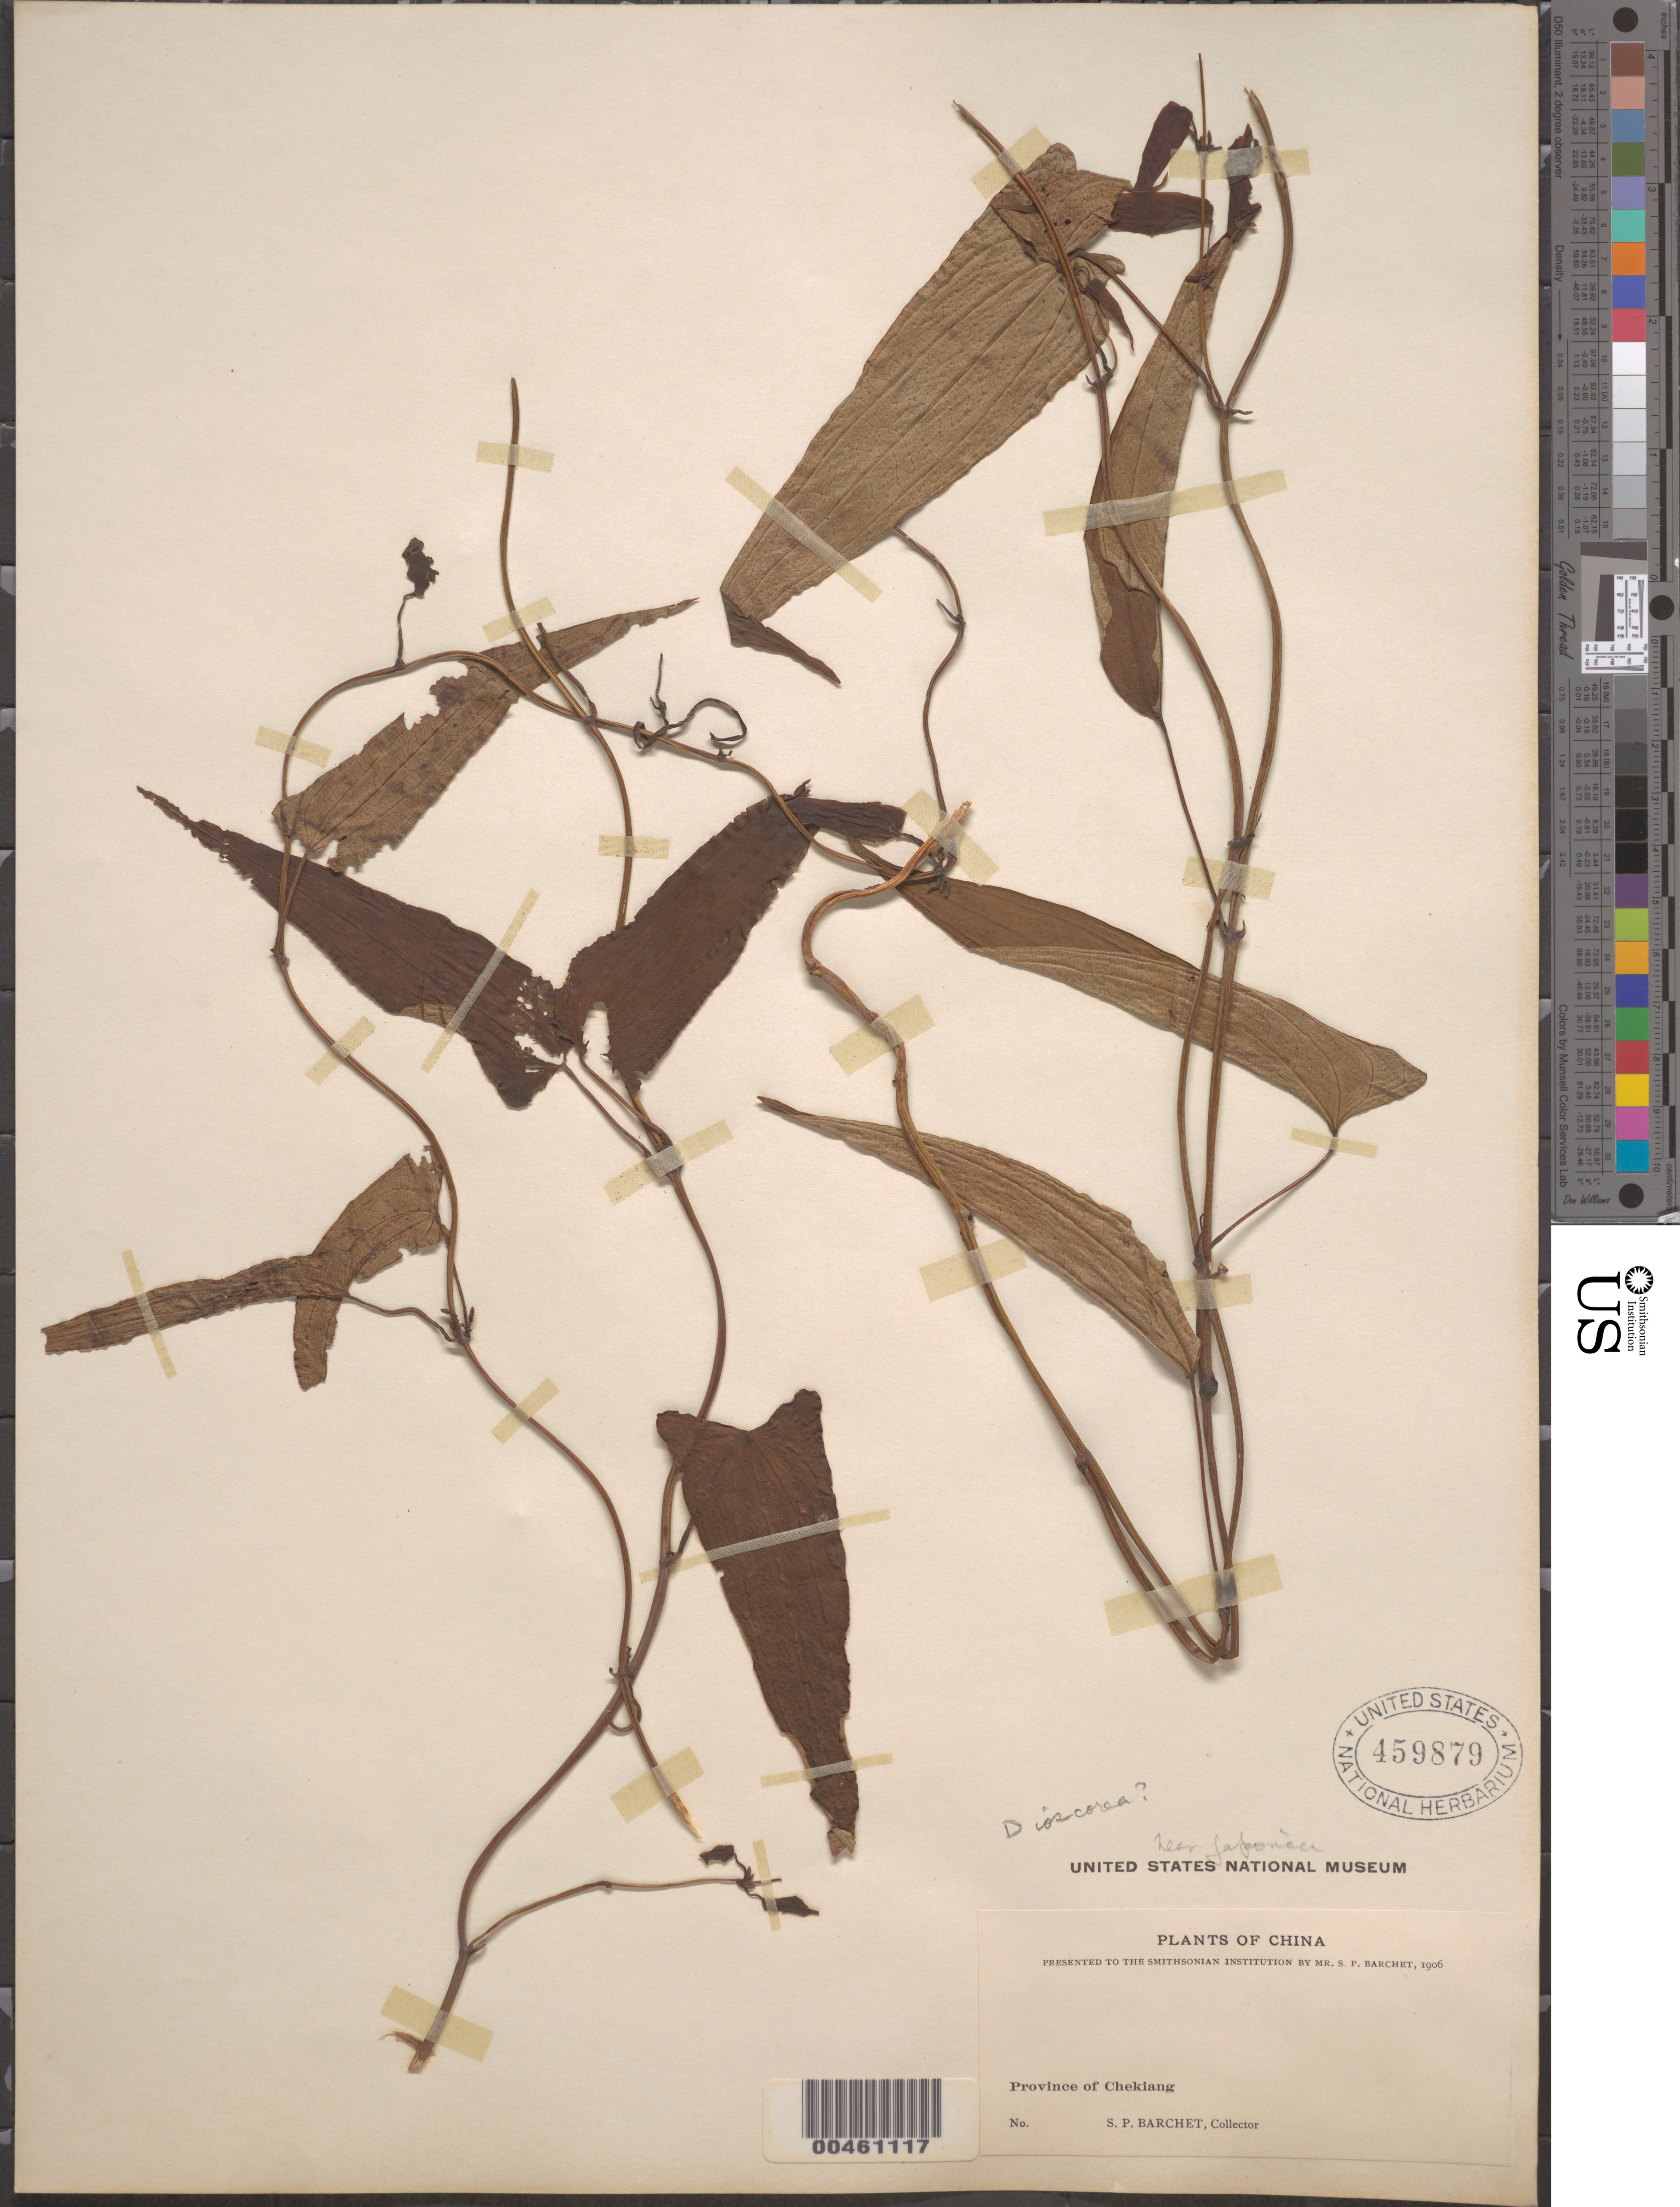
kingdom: Plantae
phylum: Tracheophyta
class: Liliopsida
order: Dioscoreales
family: Dioscoreaceae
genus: Dioscorea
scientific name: Dioscorea japonica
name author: Thunb.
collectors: S. P. Barchet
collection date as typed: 1906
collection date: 1906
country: China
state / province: Zhejiang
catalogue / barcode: US 459879